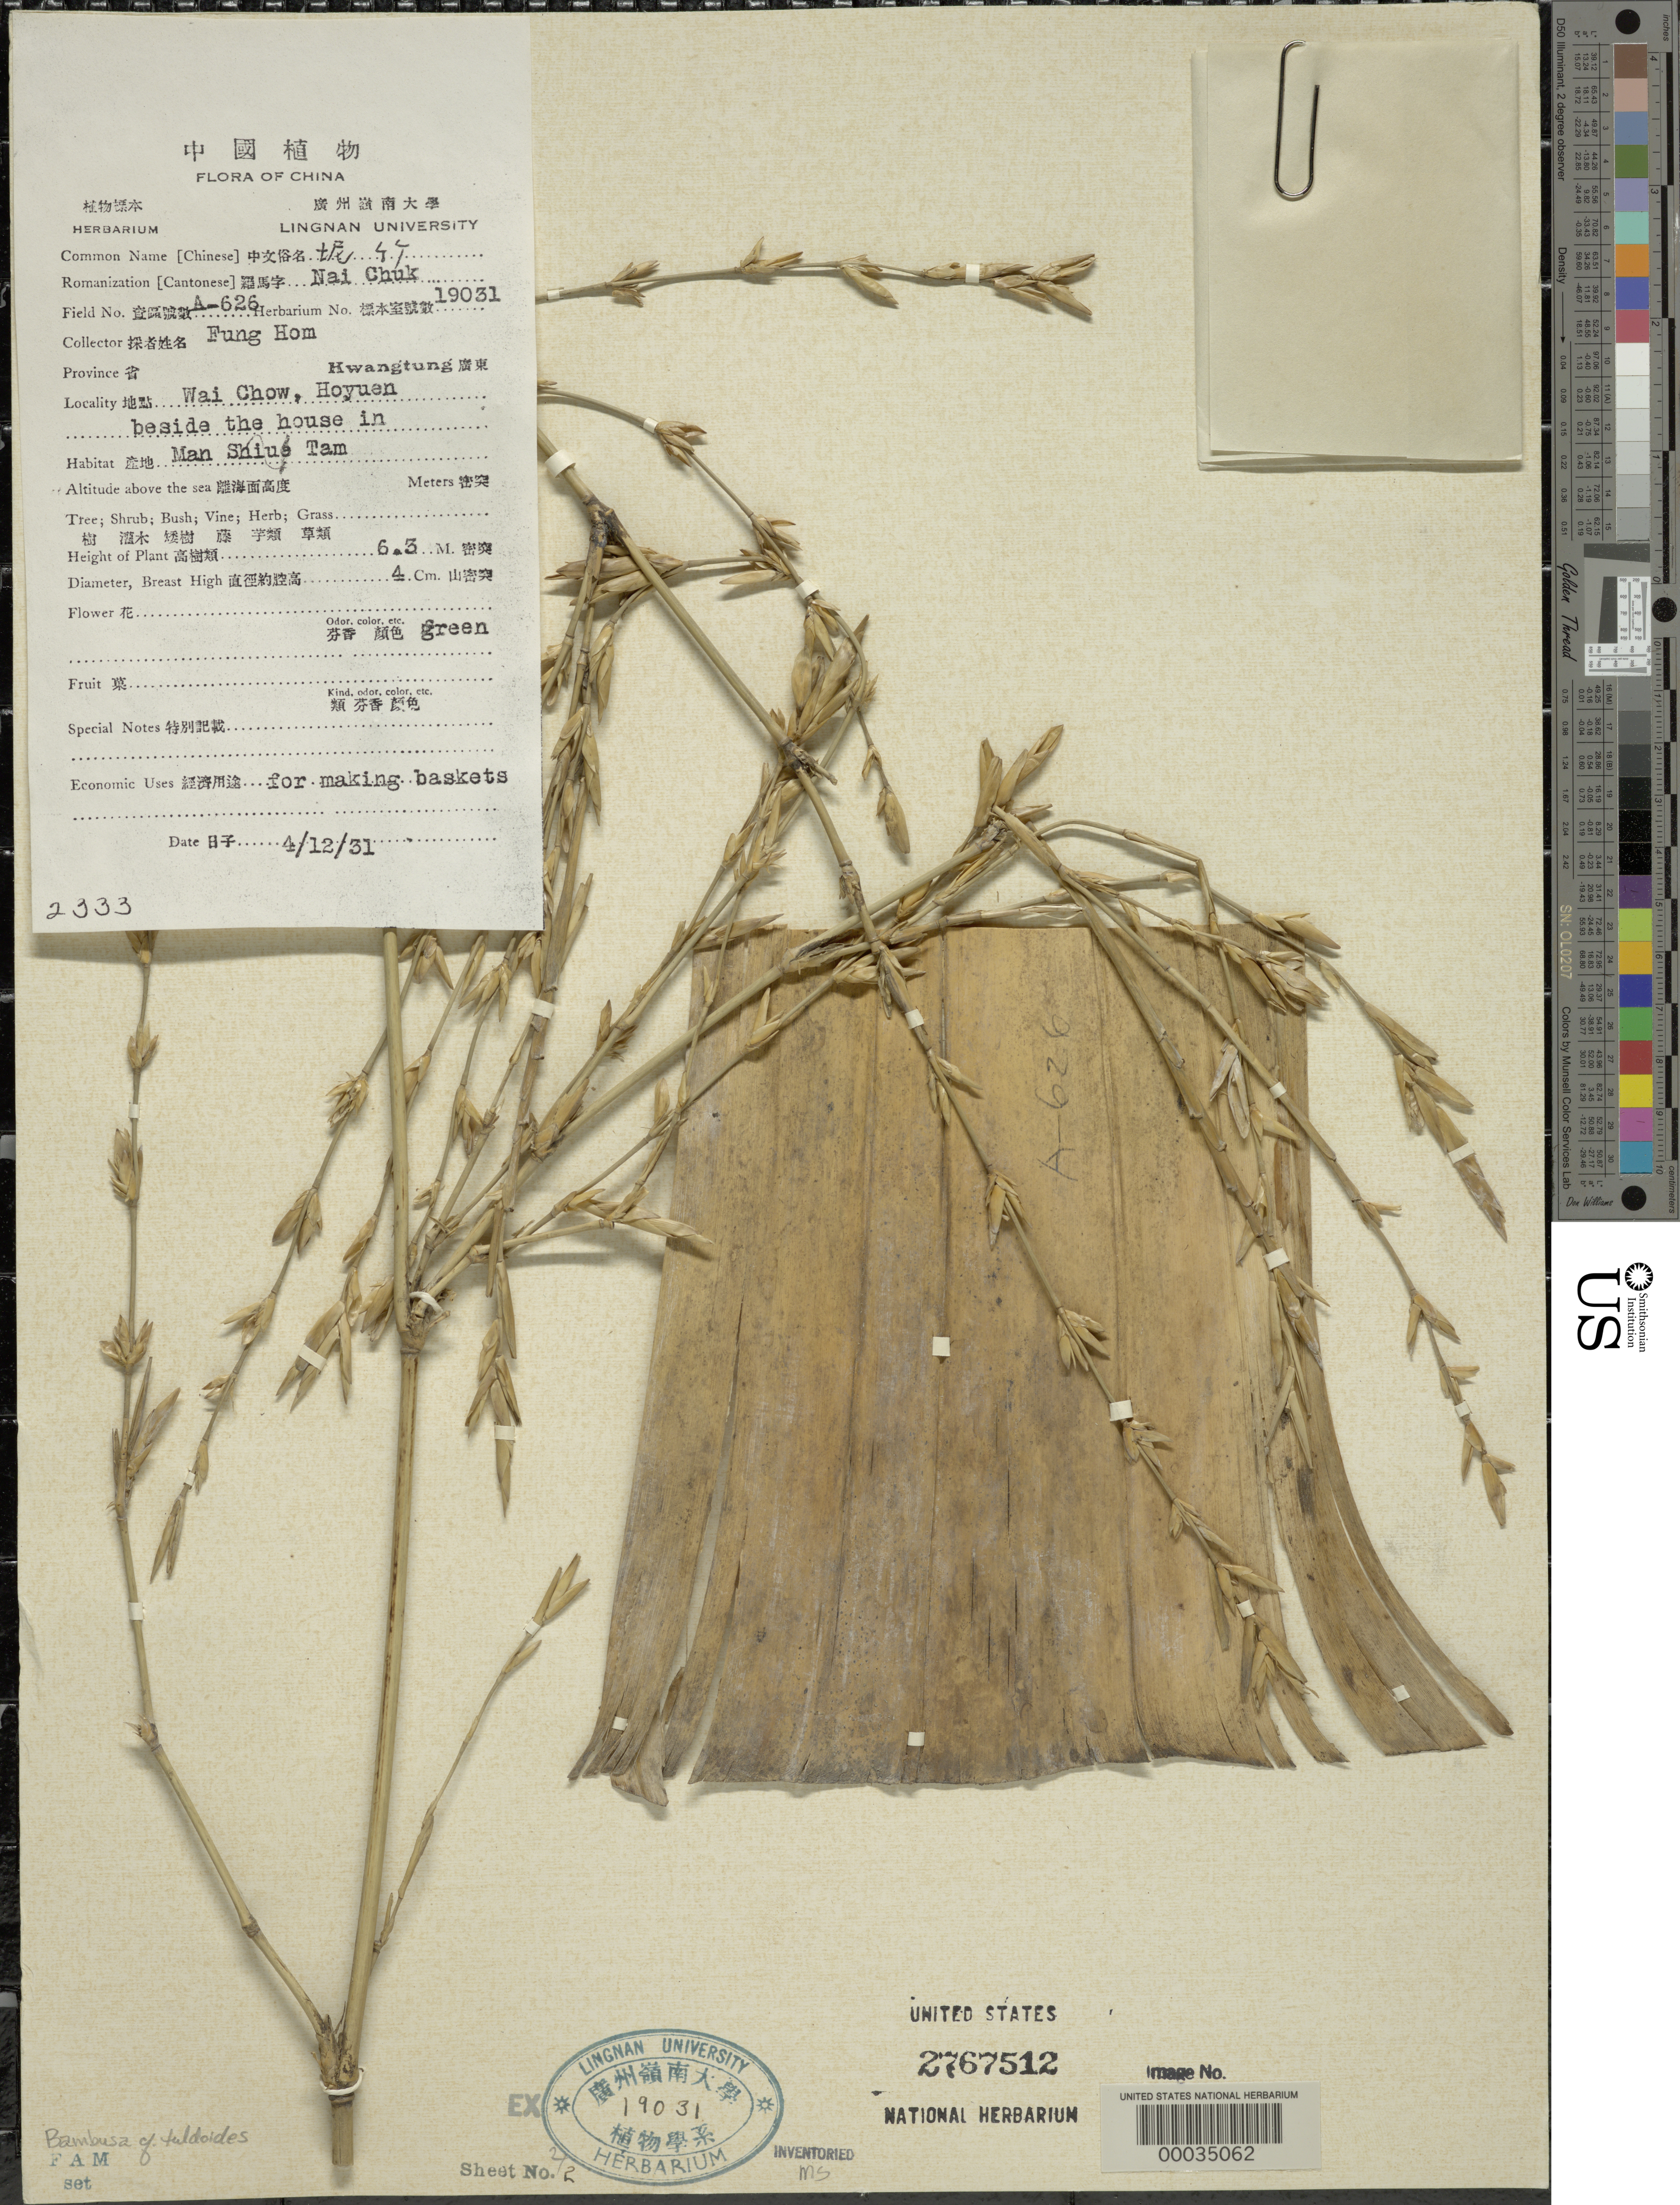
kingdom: Plantae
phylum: Tracheophyta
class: Liliopsida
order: Poales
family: Poaceae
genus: Bambusa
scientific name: Bambusa tuldoides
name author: Munro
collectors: H. L. Fung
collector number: A-626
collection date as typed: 12 Apr 1931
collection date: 1931-04-12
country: China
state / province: Guangdong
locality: Wai chow, hoyuen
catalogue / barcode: US 2767512